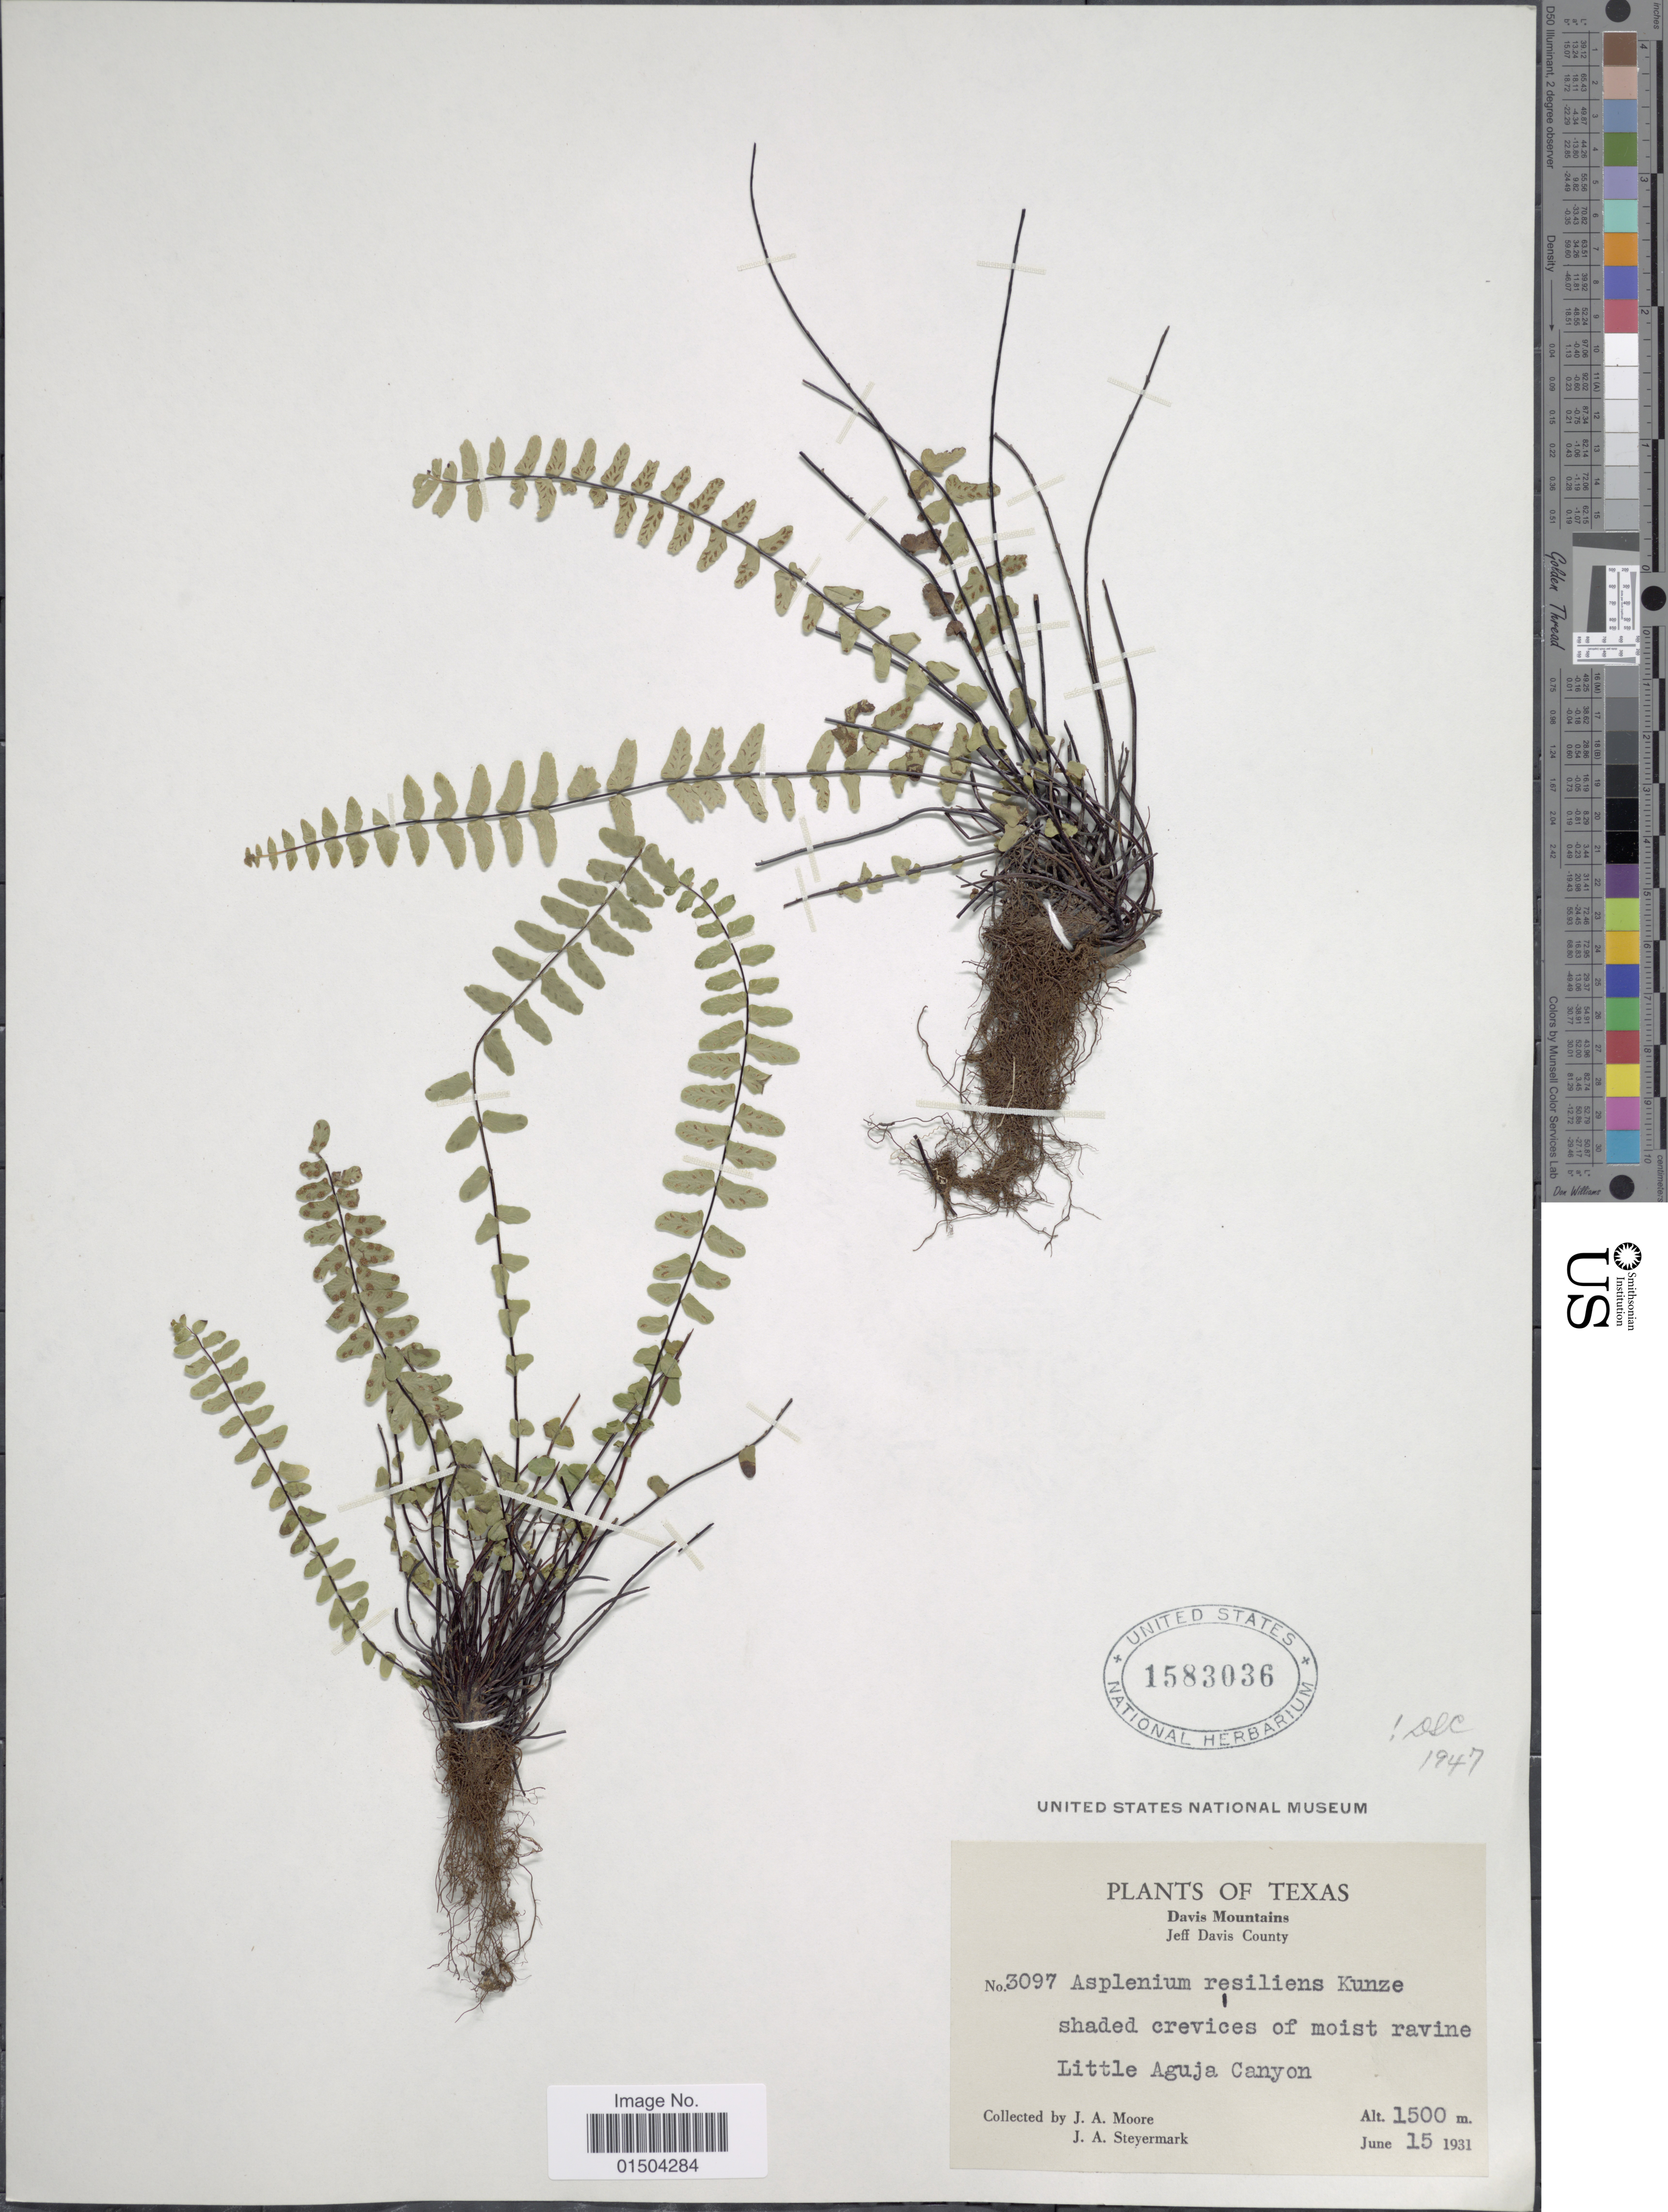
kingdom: Plantae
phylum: Tracheophyta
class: Polypodiopsida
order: Polypodiales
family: Aspleniaceae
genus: Asplenium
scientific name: Asplenium resiliens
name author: Kunze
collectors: J. A. Moore & J. Steyermark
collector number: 3097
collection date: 1931-06-15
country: United States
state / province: Texas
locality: Davis Mountains. Jeff Davis County. Shaded crevices of moist ravine Little Aguja Canyon.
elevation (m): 1500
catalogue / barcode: US 1583036